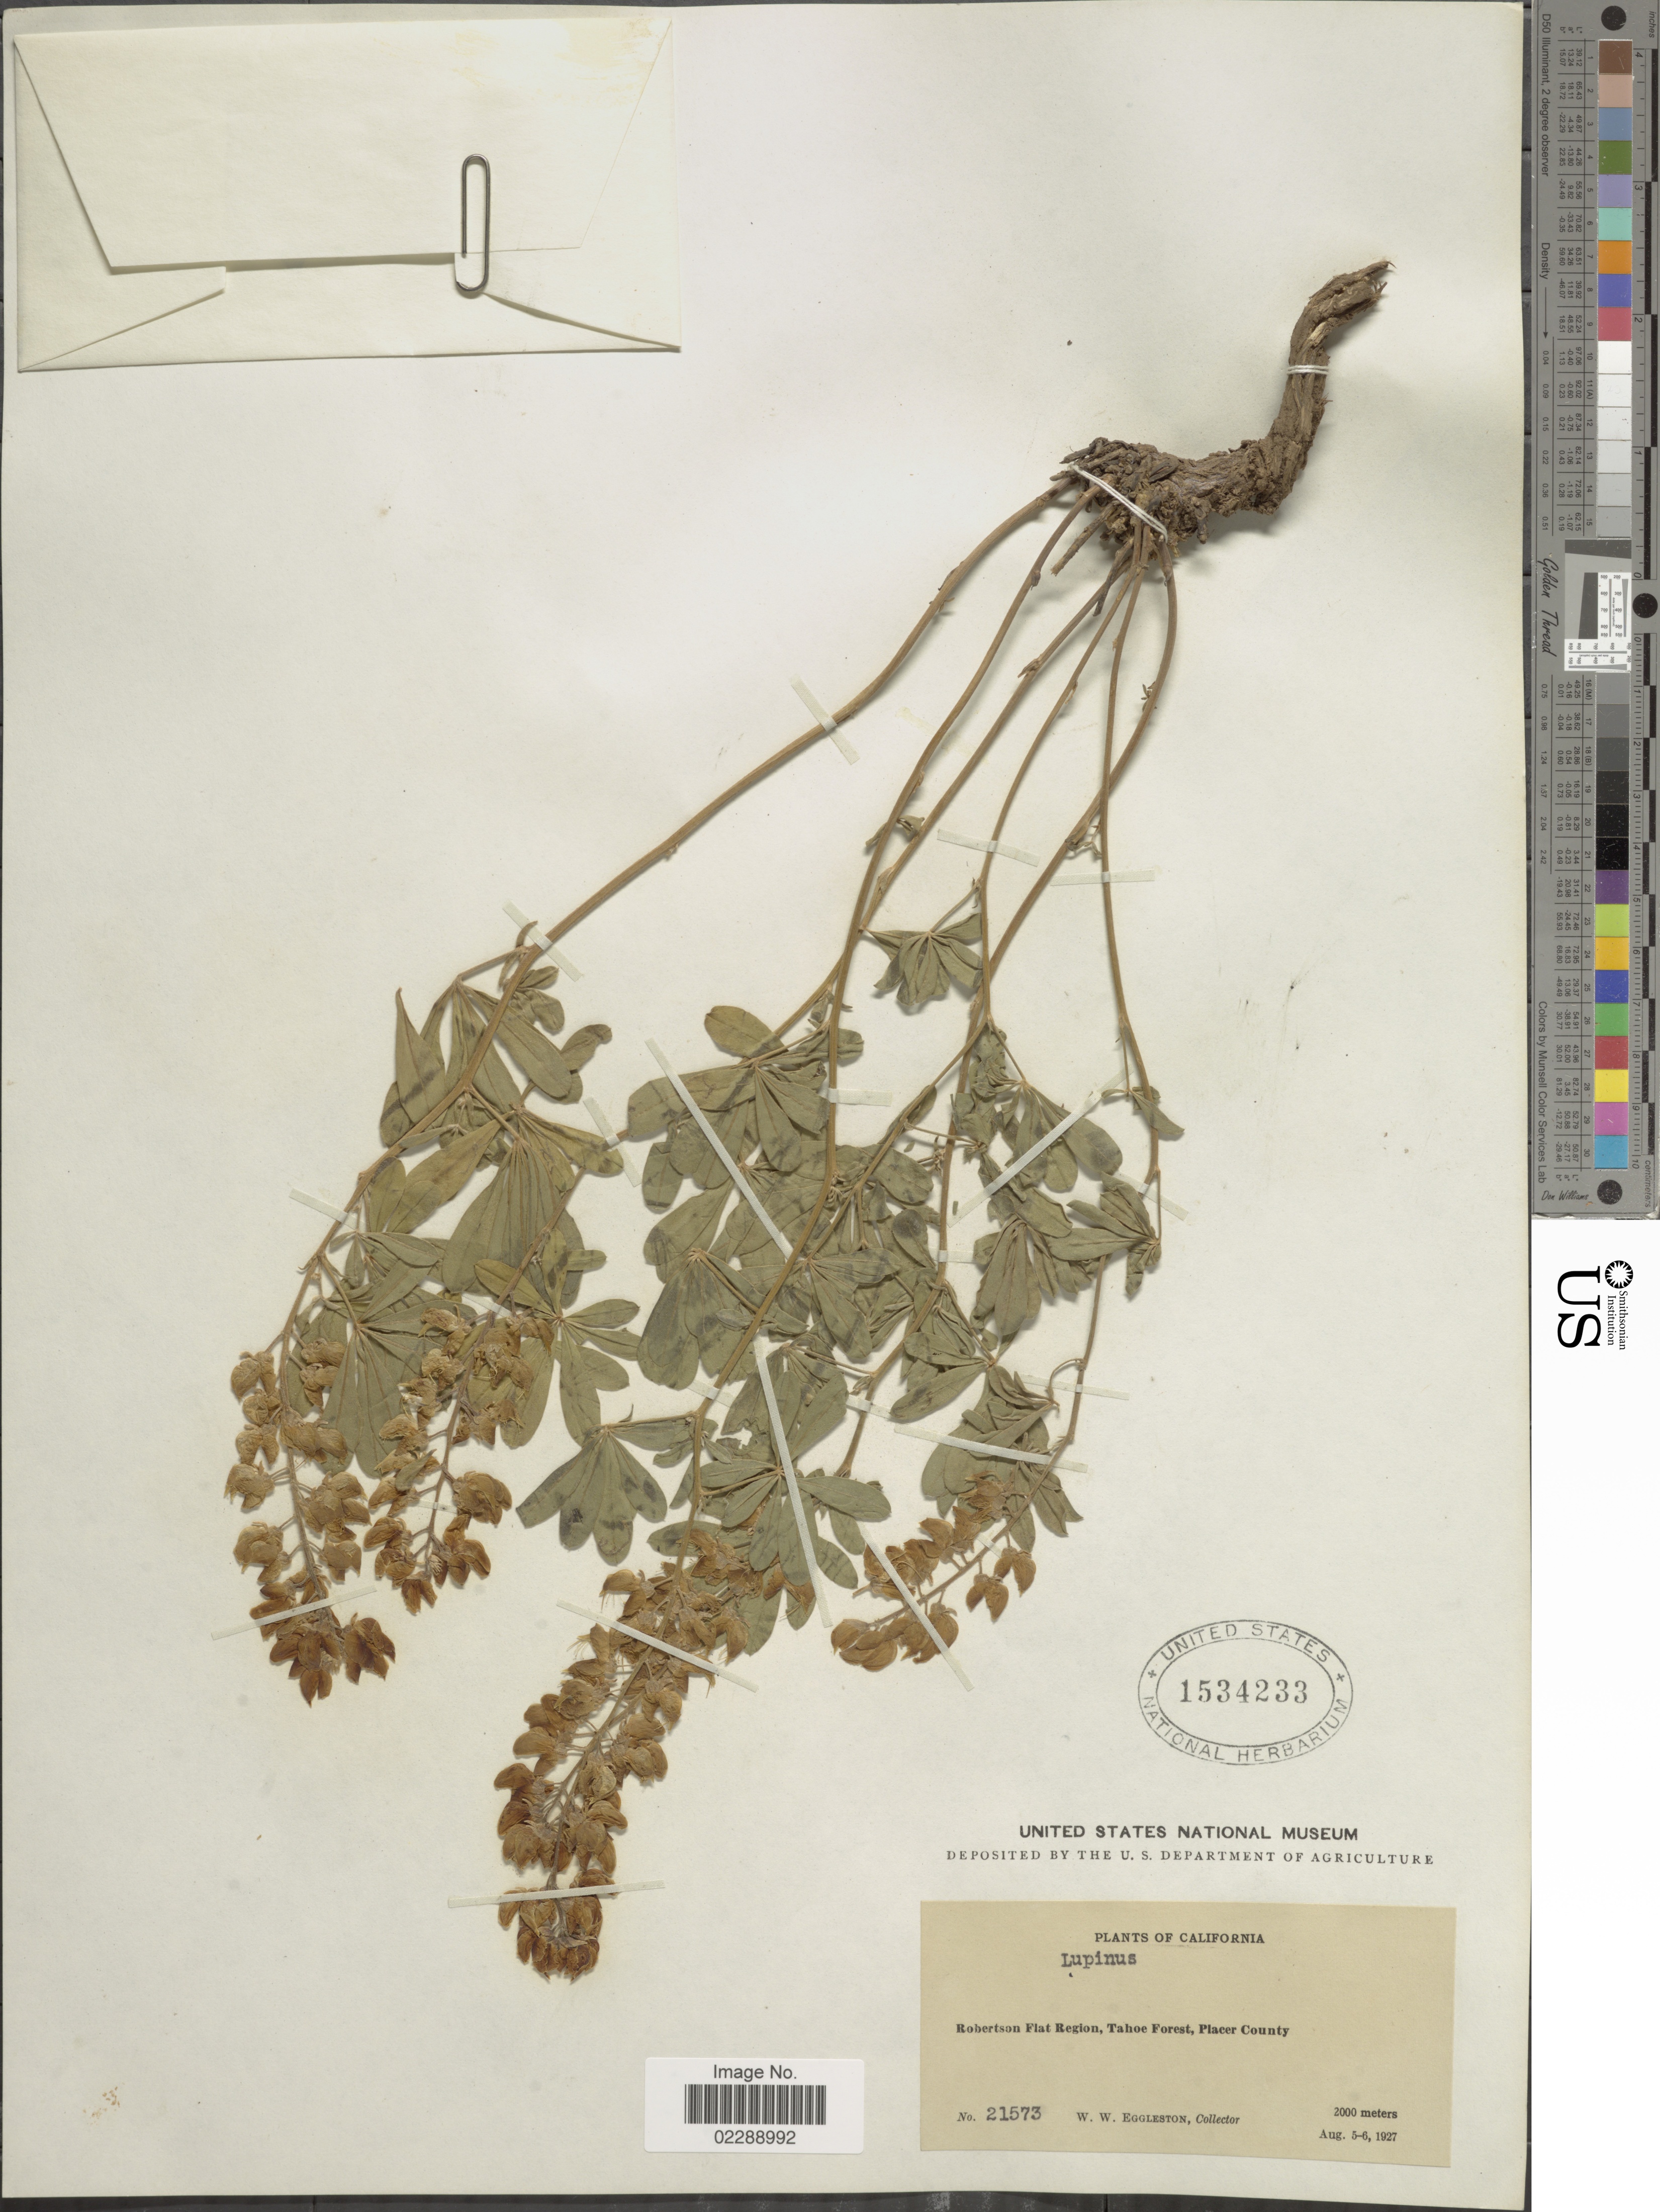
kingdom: Plantae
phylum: Tracheophyta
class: Magnoliopsida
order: Fabales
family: Fabaceae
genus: Lupinus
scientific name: Lupinus sp.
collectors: W. W. Eggleston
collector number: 21573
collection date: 1927-08-05/1927-08-06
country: United States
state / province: California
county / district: Placer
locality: Robertson Flat Region, Tahoe Forest, Placer County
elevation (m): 2000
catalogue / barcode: US 1534233